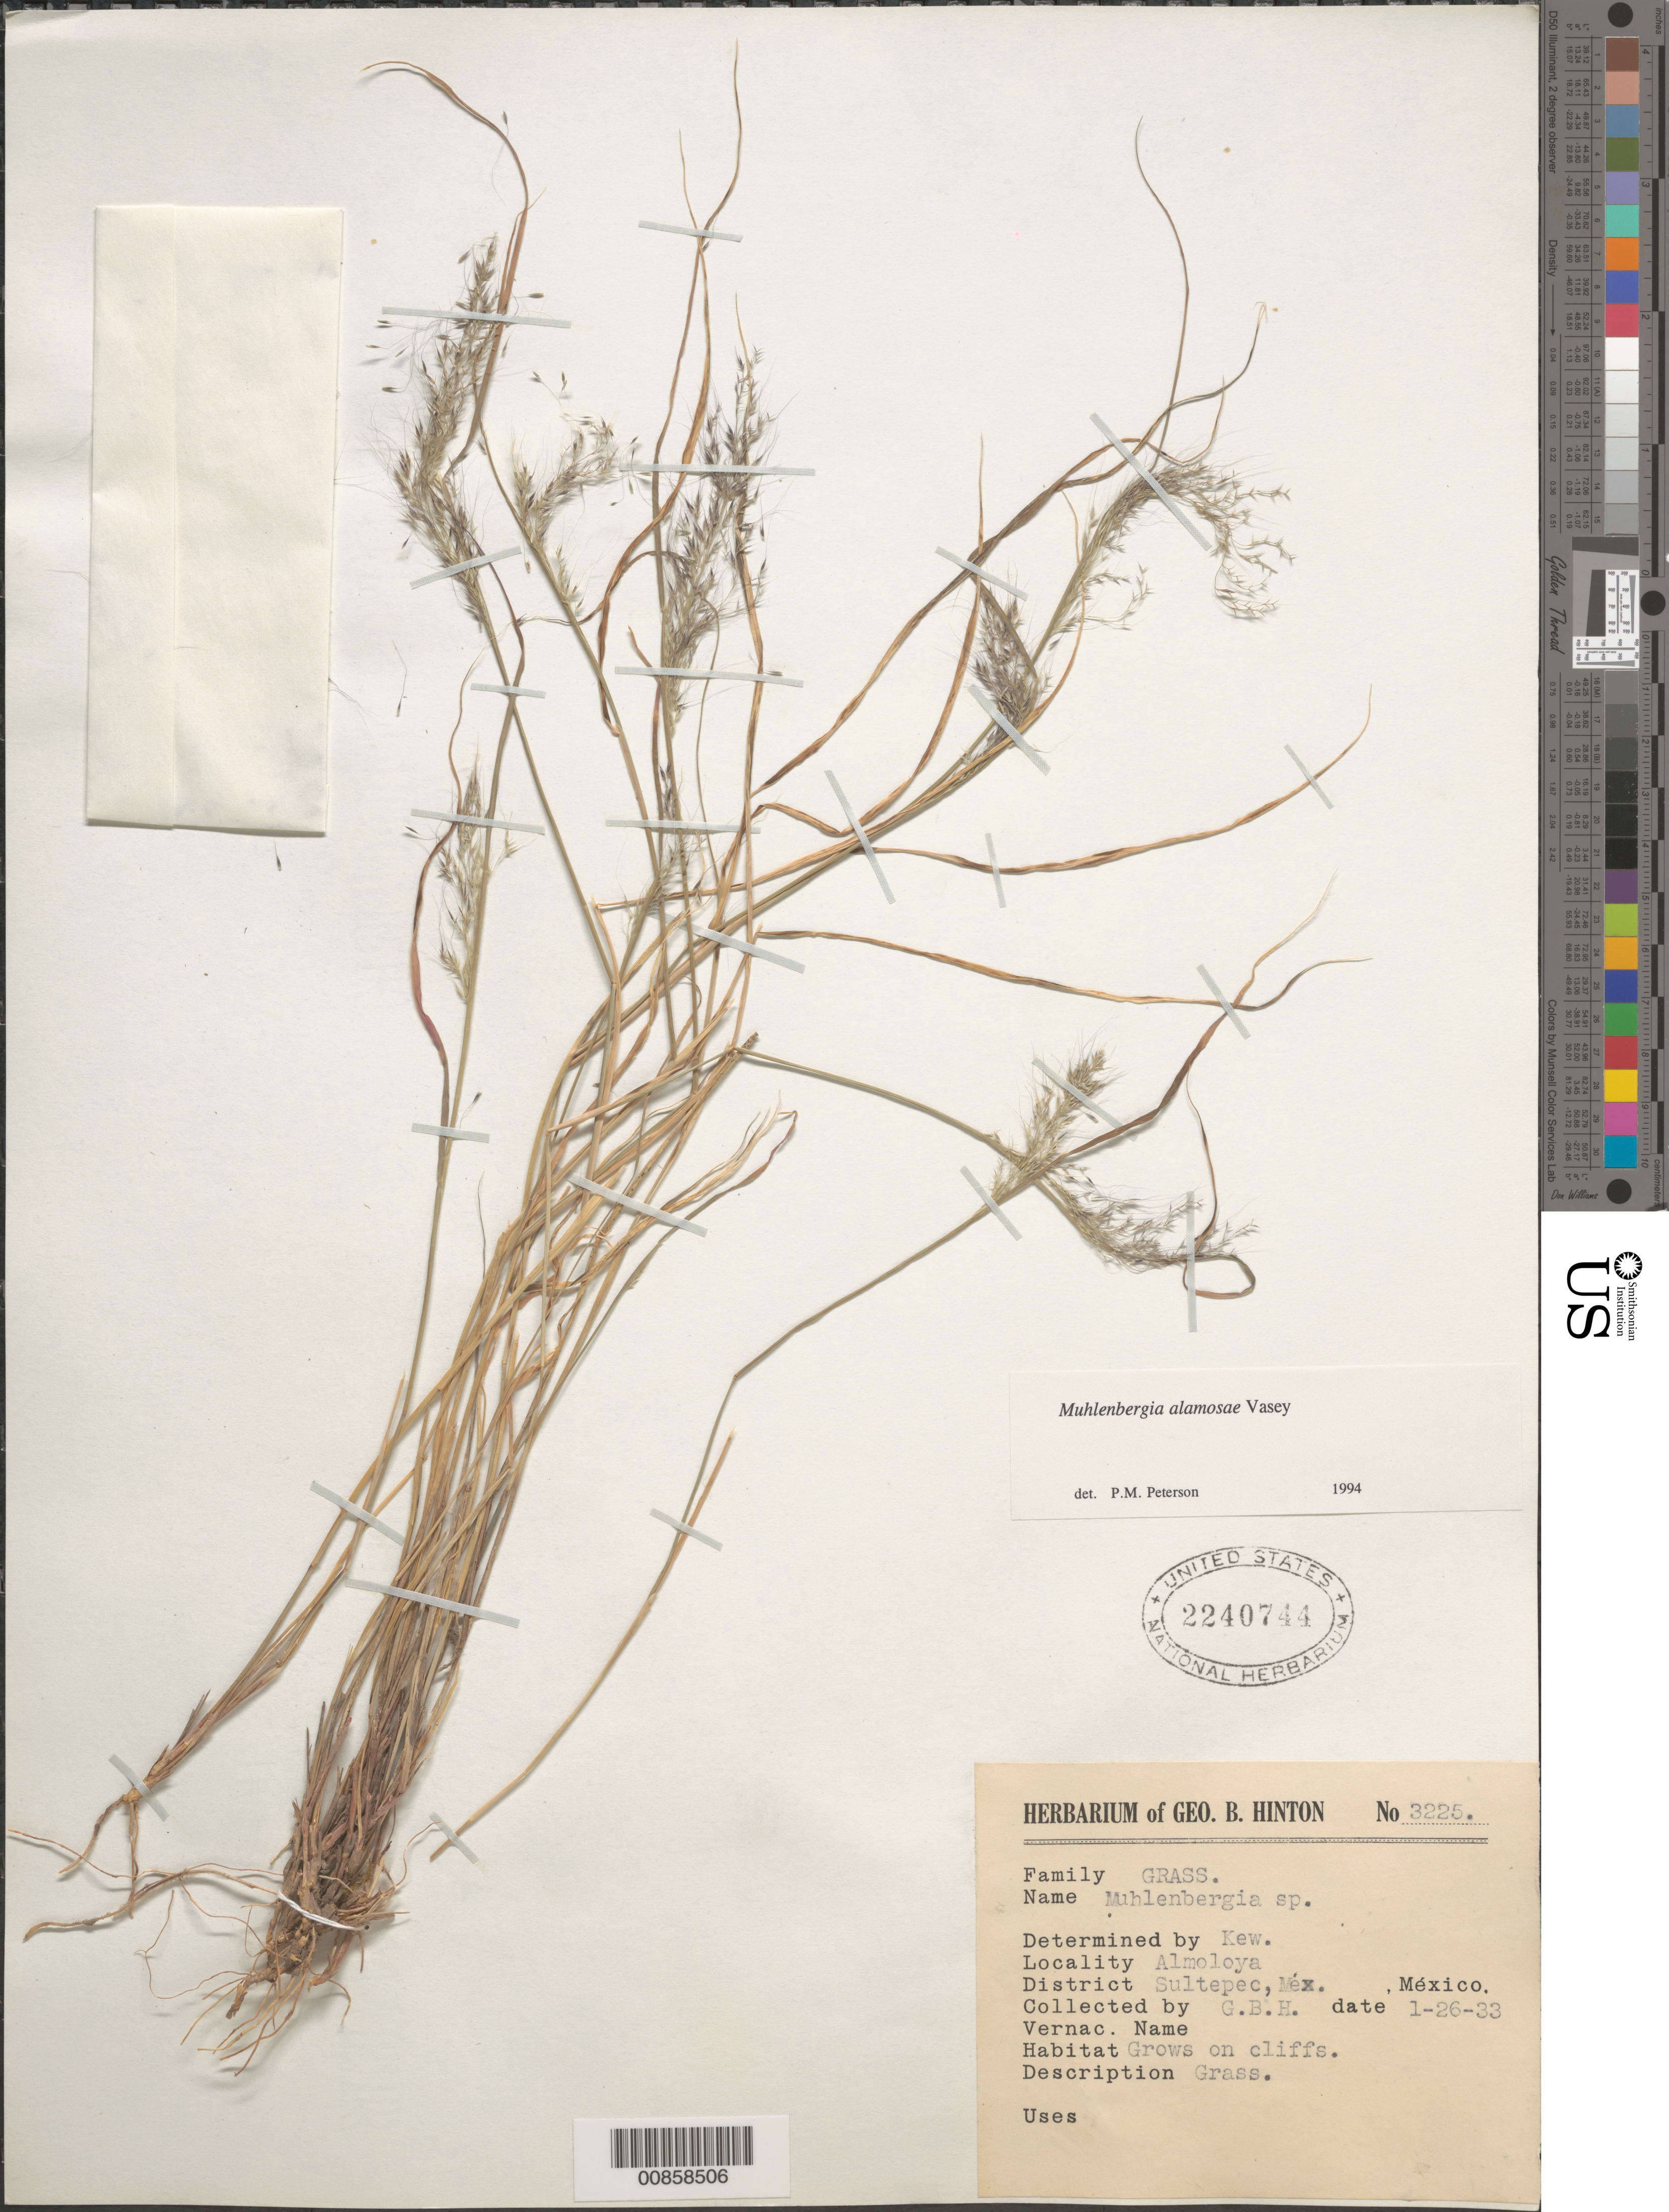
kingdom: Plantae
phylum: Tracheophyta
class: Liliopsida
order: Poales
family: Poaceae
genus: Muhlenbergia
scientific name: Muhlenbergia alamosae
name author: Vasey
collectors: G. B. Hinton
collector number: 3225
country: Mexico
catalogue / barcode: US 2240744